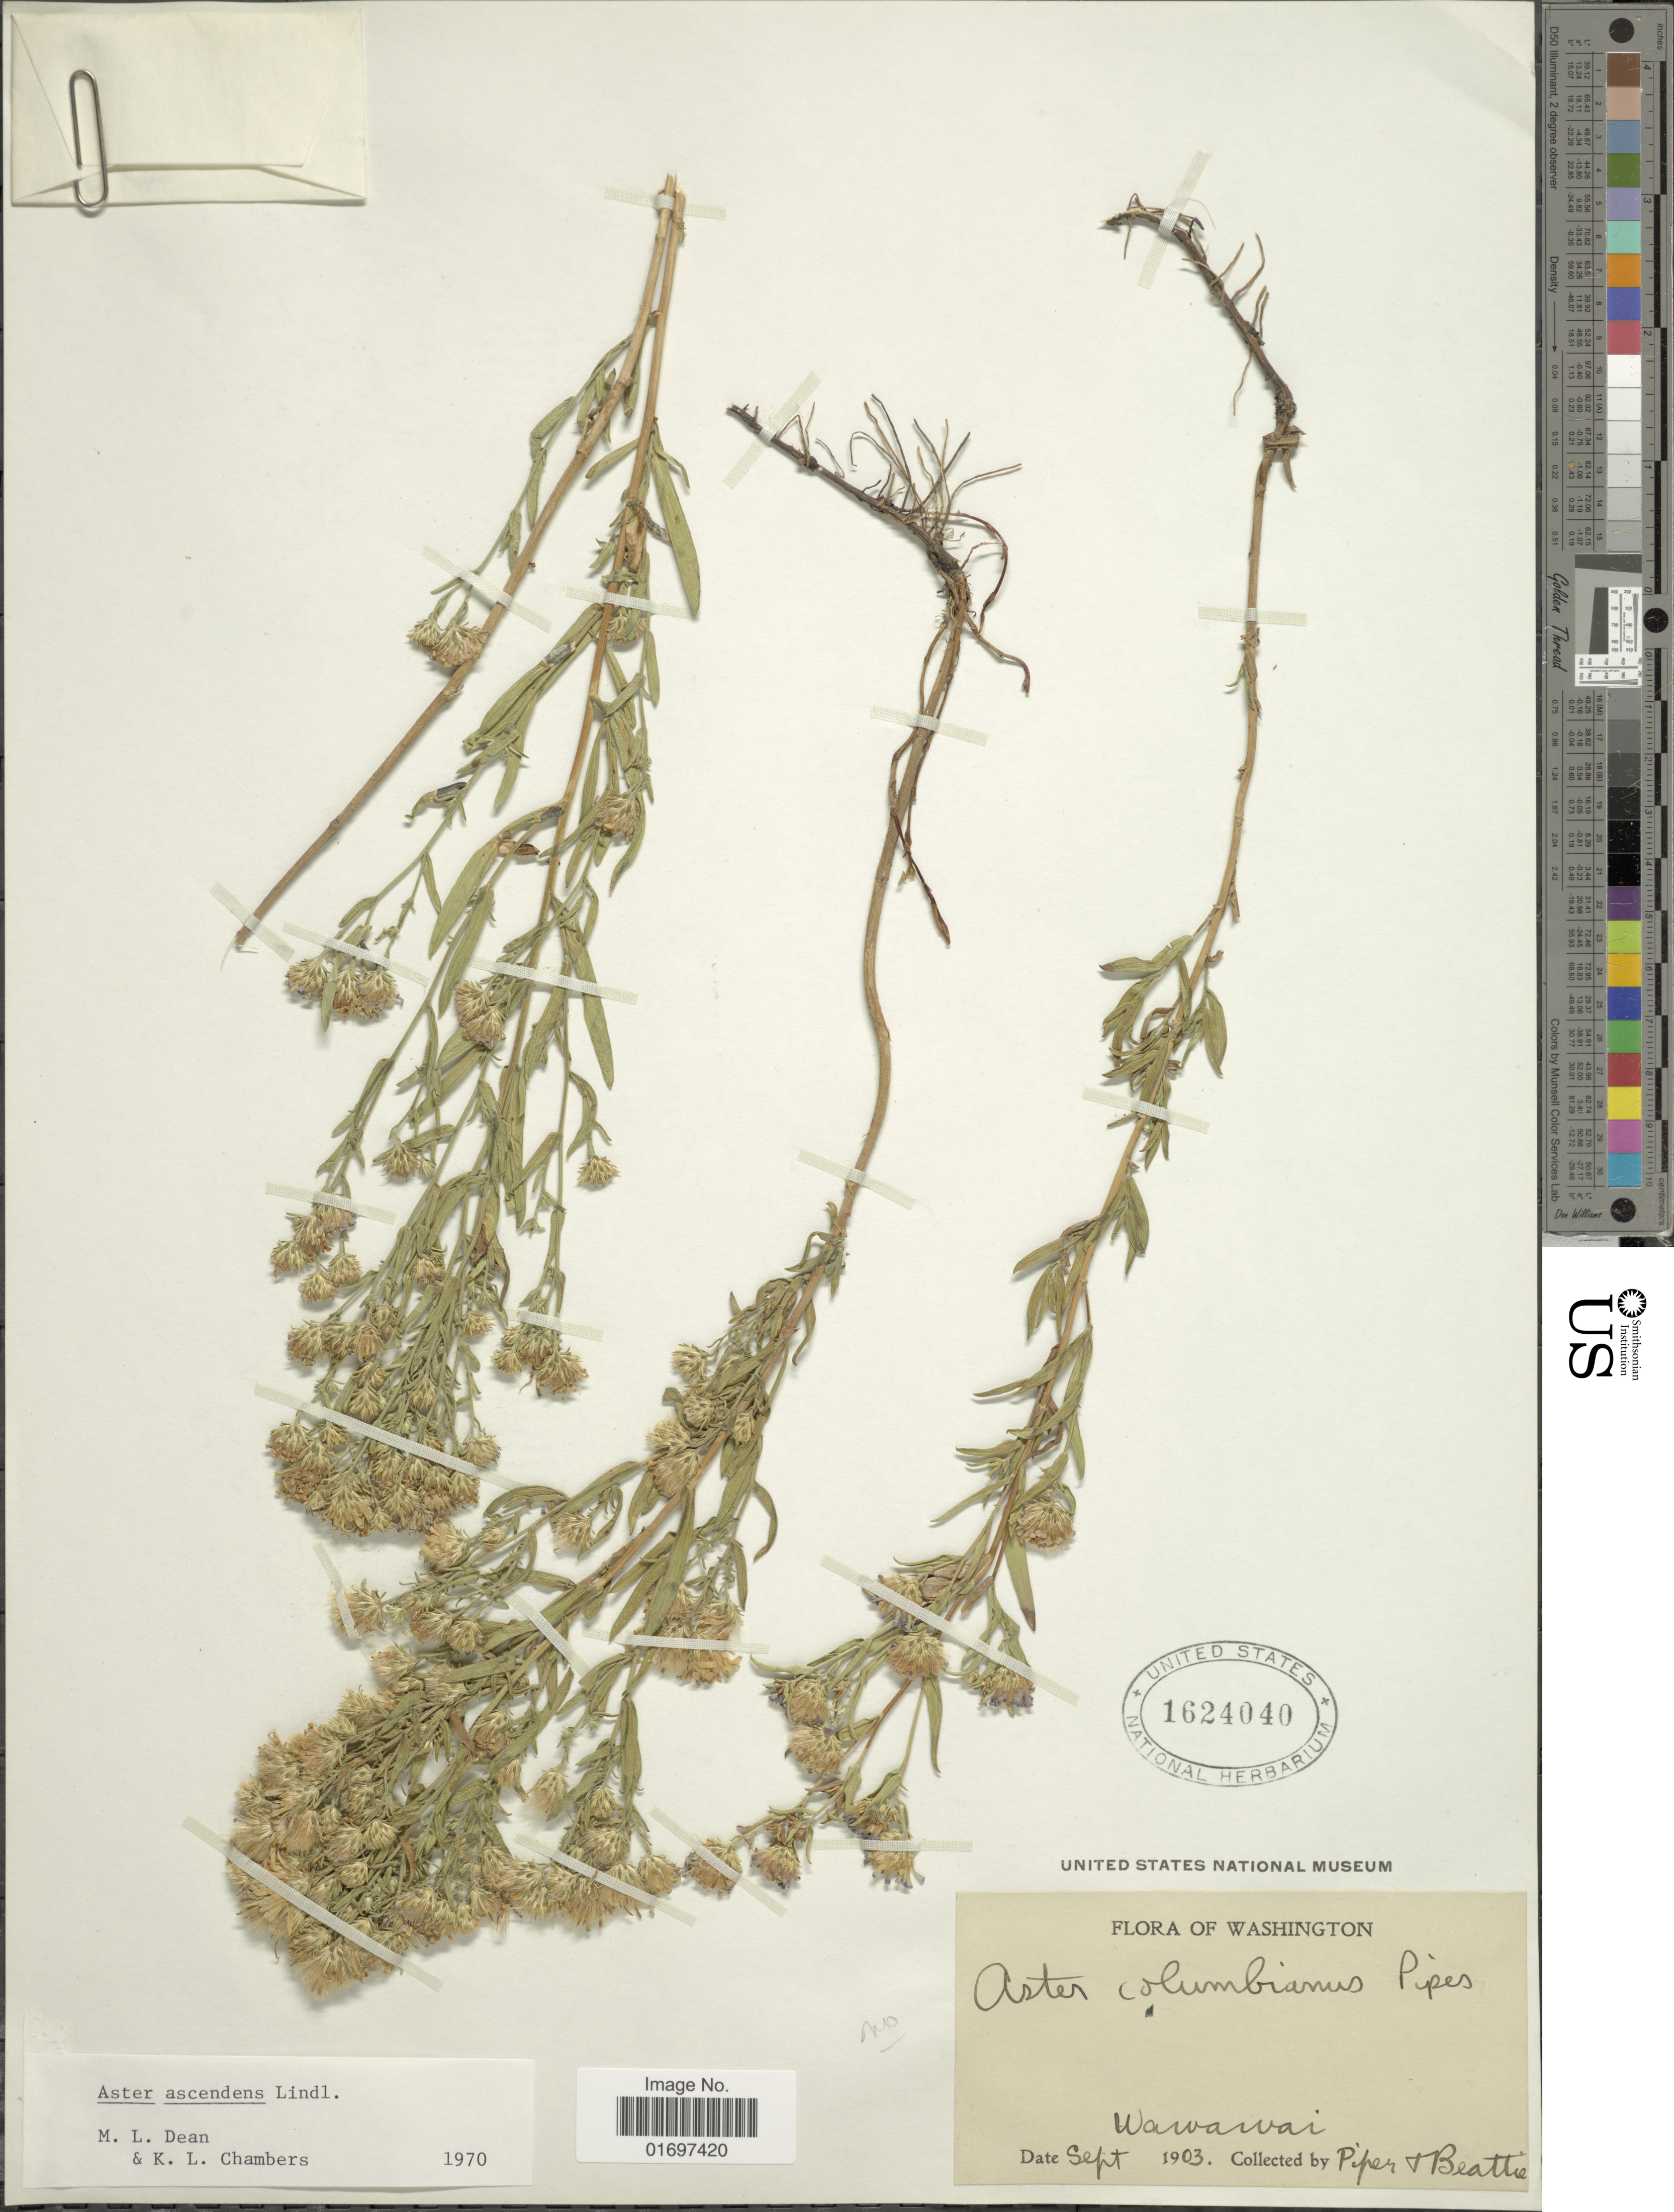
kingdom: Plantae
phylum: Tracheophyta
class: Magnoliopsida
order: Asterales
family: Asteraceae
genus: Symphyotrichum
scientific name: Symphyotrichum ascendens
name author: (Lindl.) G.L. Nesom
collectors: Piper & Beattie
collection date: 1903-09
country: United States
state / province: Washington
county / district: Whitman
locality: Washington. Wawawai.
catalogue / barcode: US 1624040